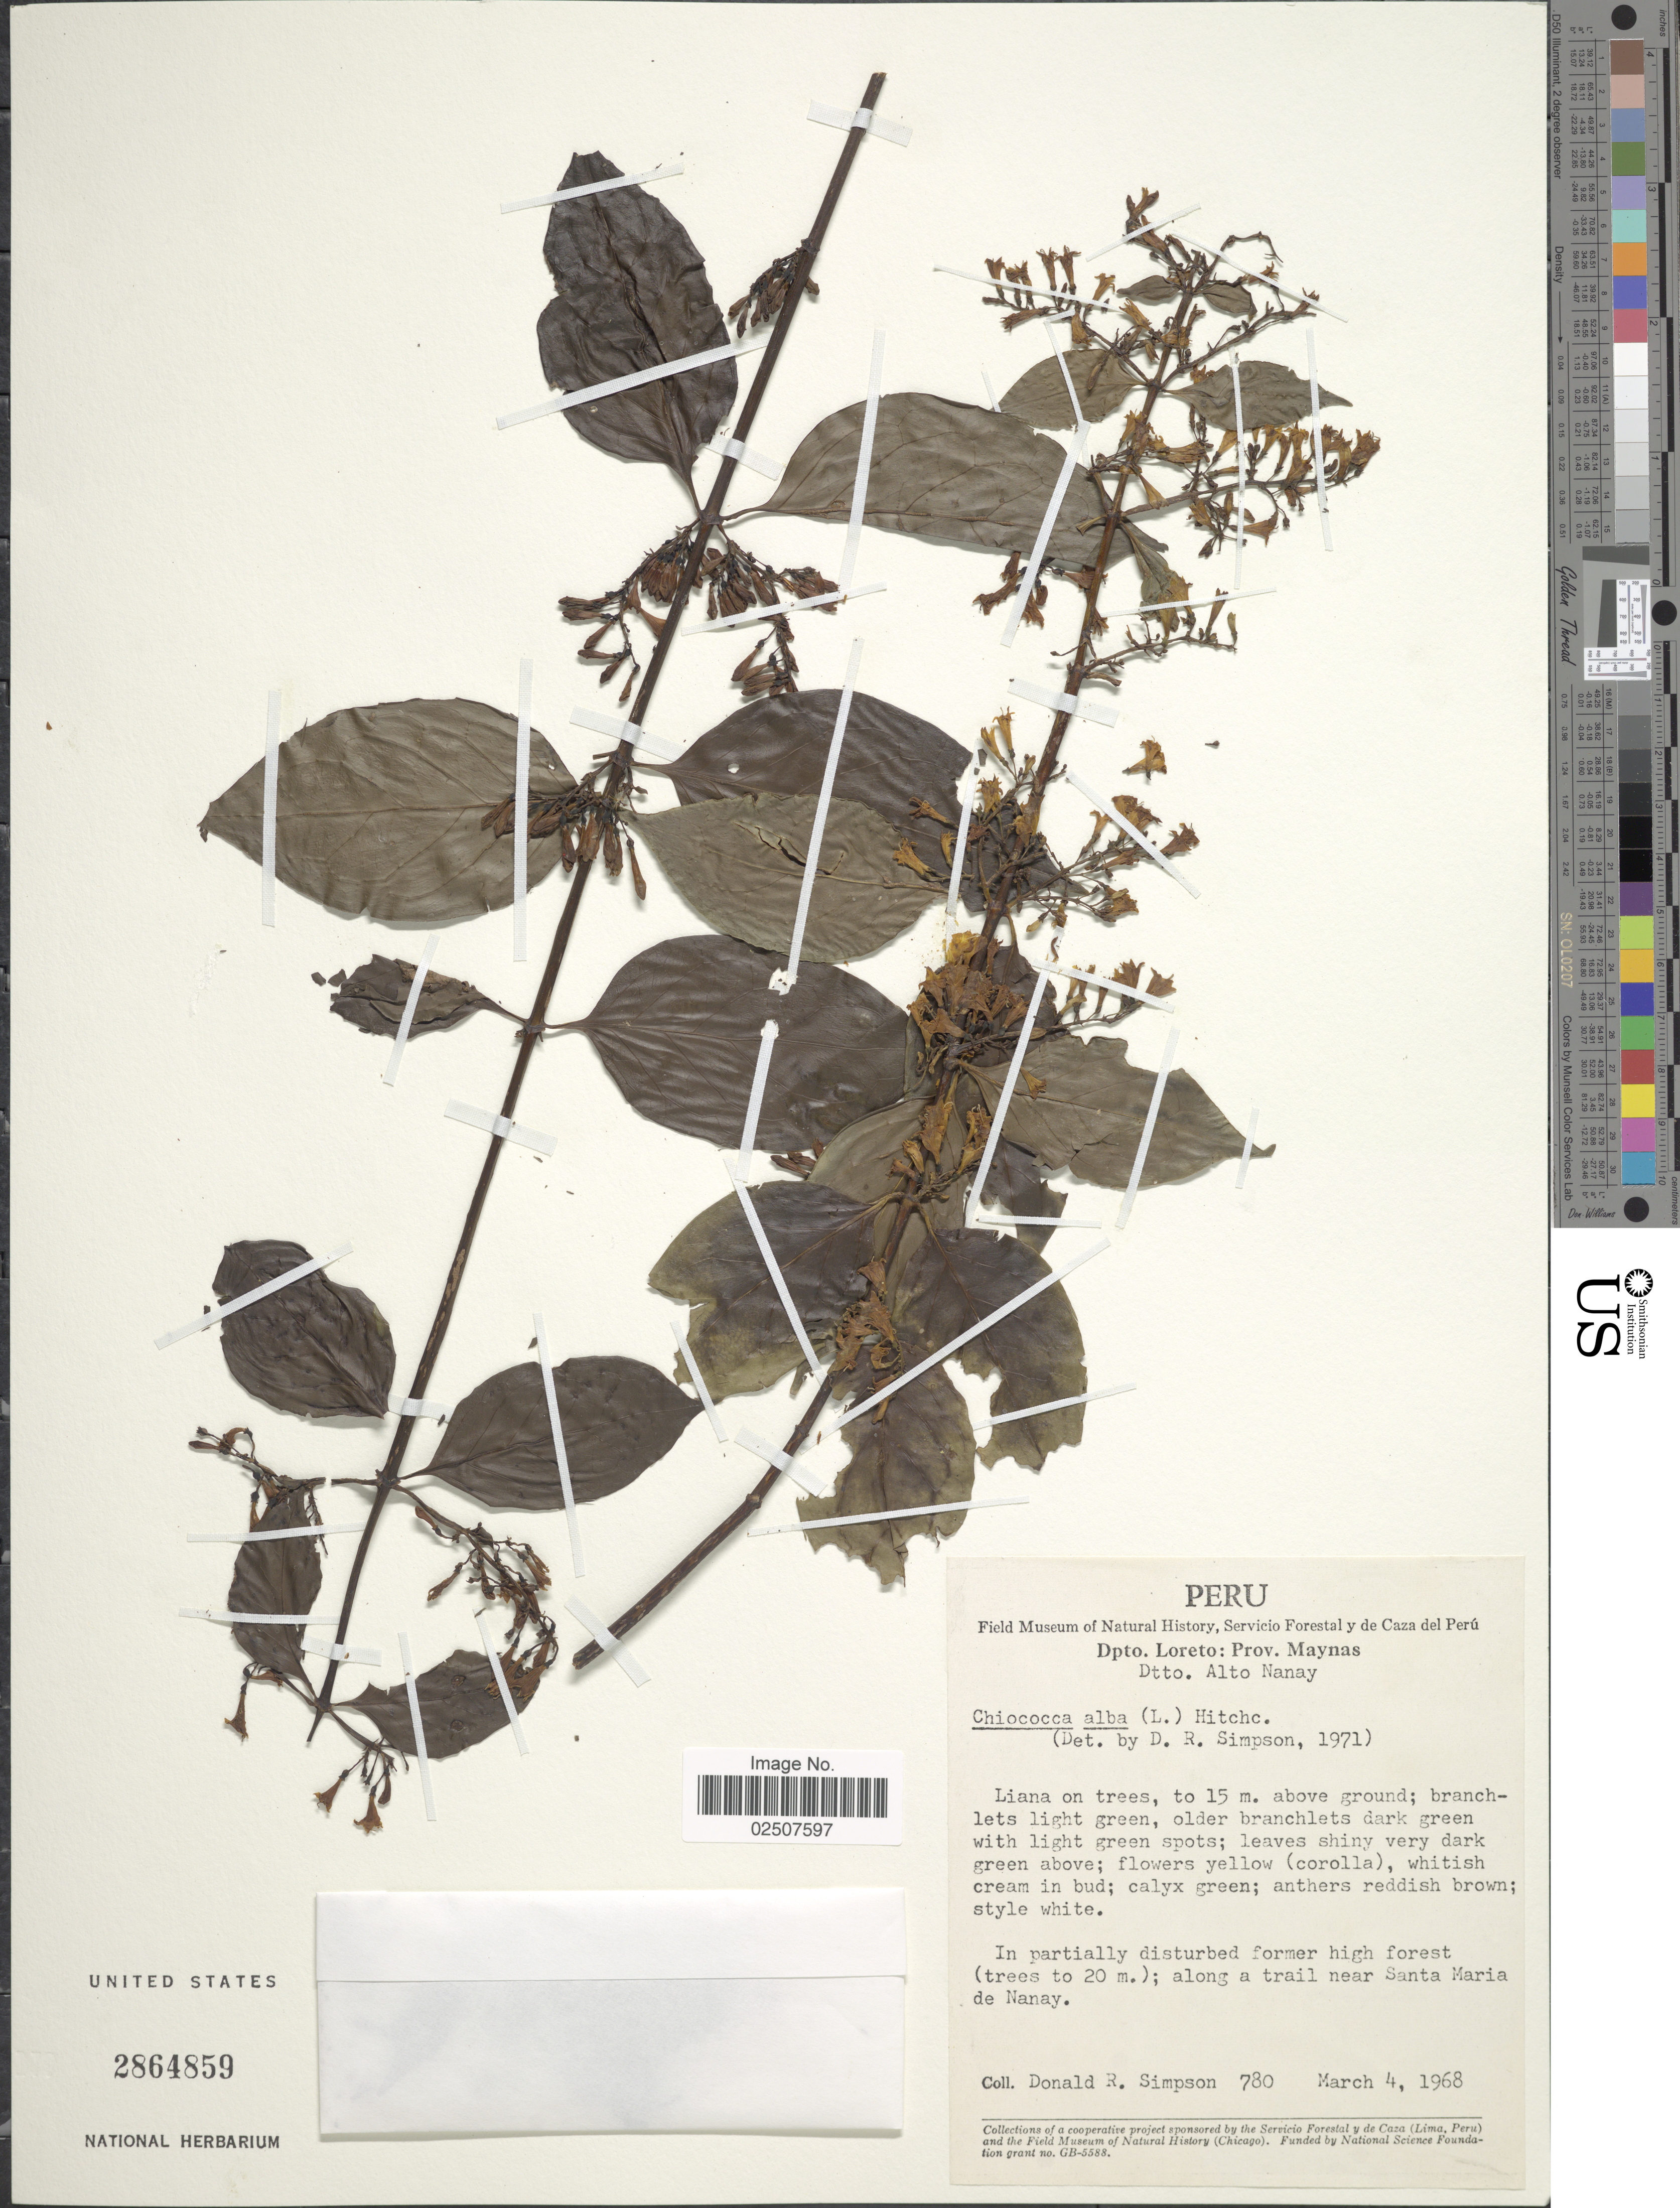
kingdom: Plantae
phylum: Tracheophyta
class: Magnoliopsida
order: Gentianales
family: Rubiaceae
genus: Chiococca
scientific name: Chiococca alba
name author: (L.) Hitchc.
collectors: D. R. Simpson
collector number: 780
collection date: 1968-03-04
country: Peru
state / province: Loreto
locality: Dpto. Loreto: Prov. Maynas. Dtto Alto Nanay, In partilly disturbed former high forest; along a trail near Santa Maria de Nanay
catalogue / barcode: US 2864859